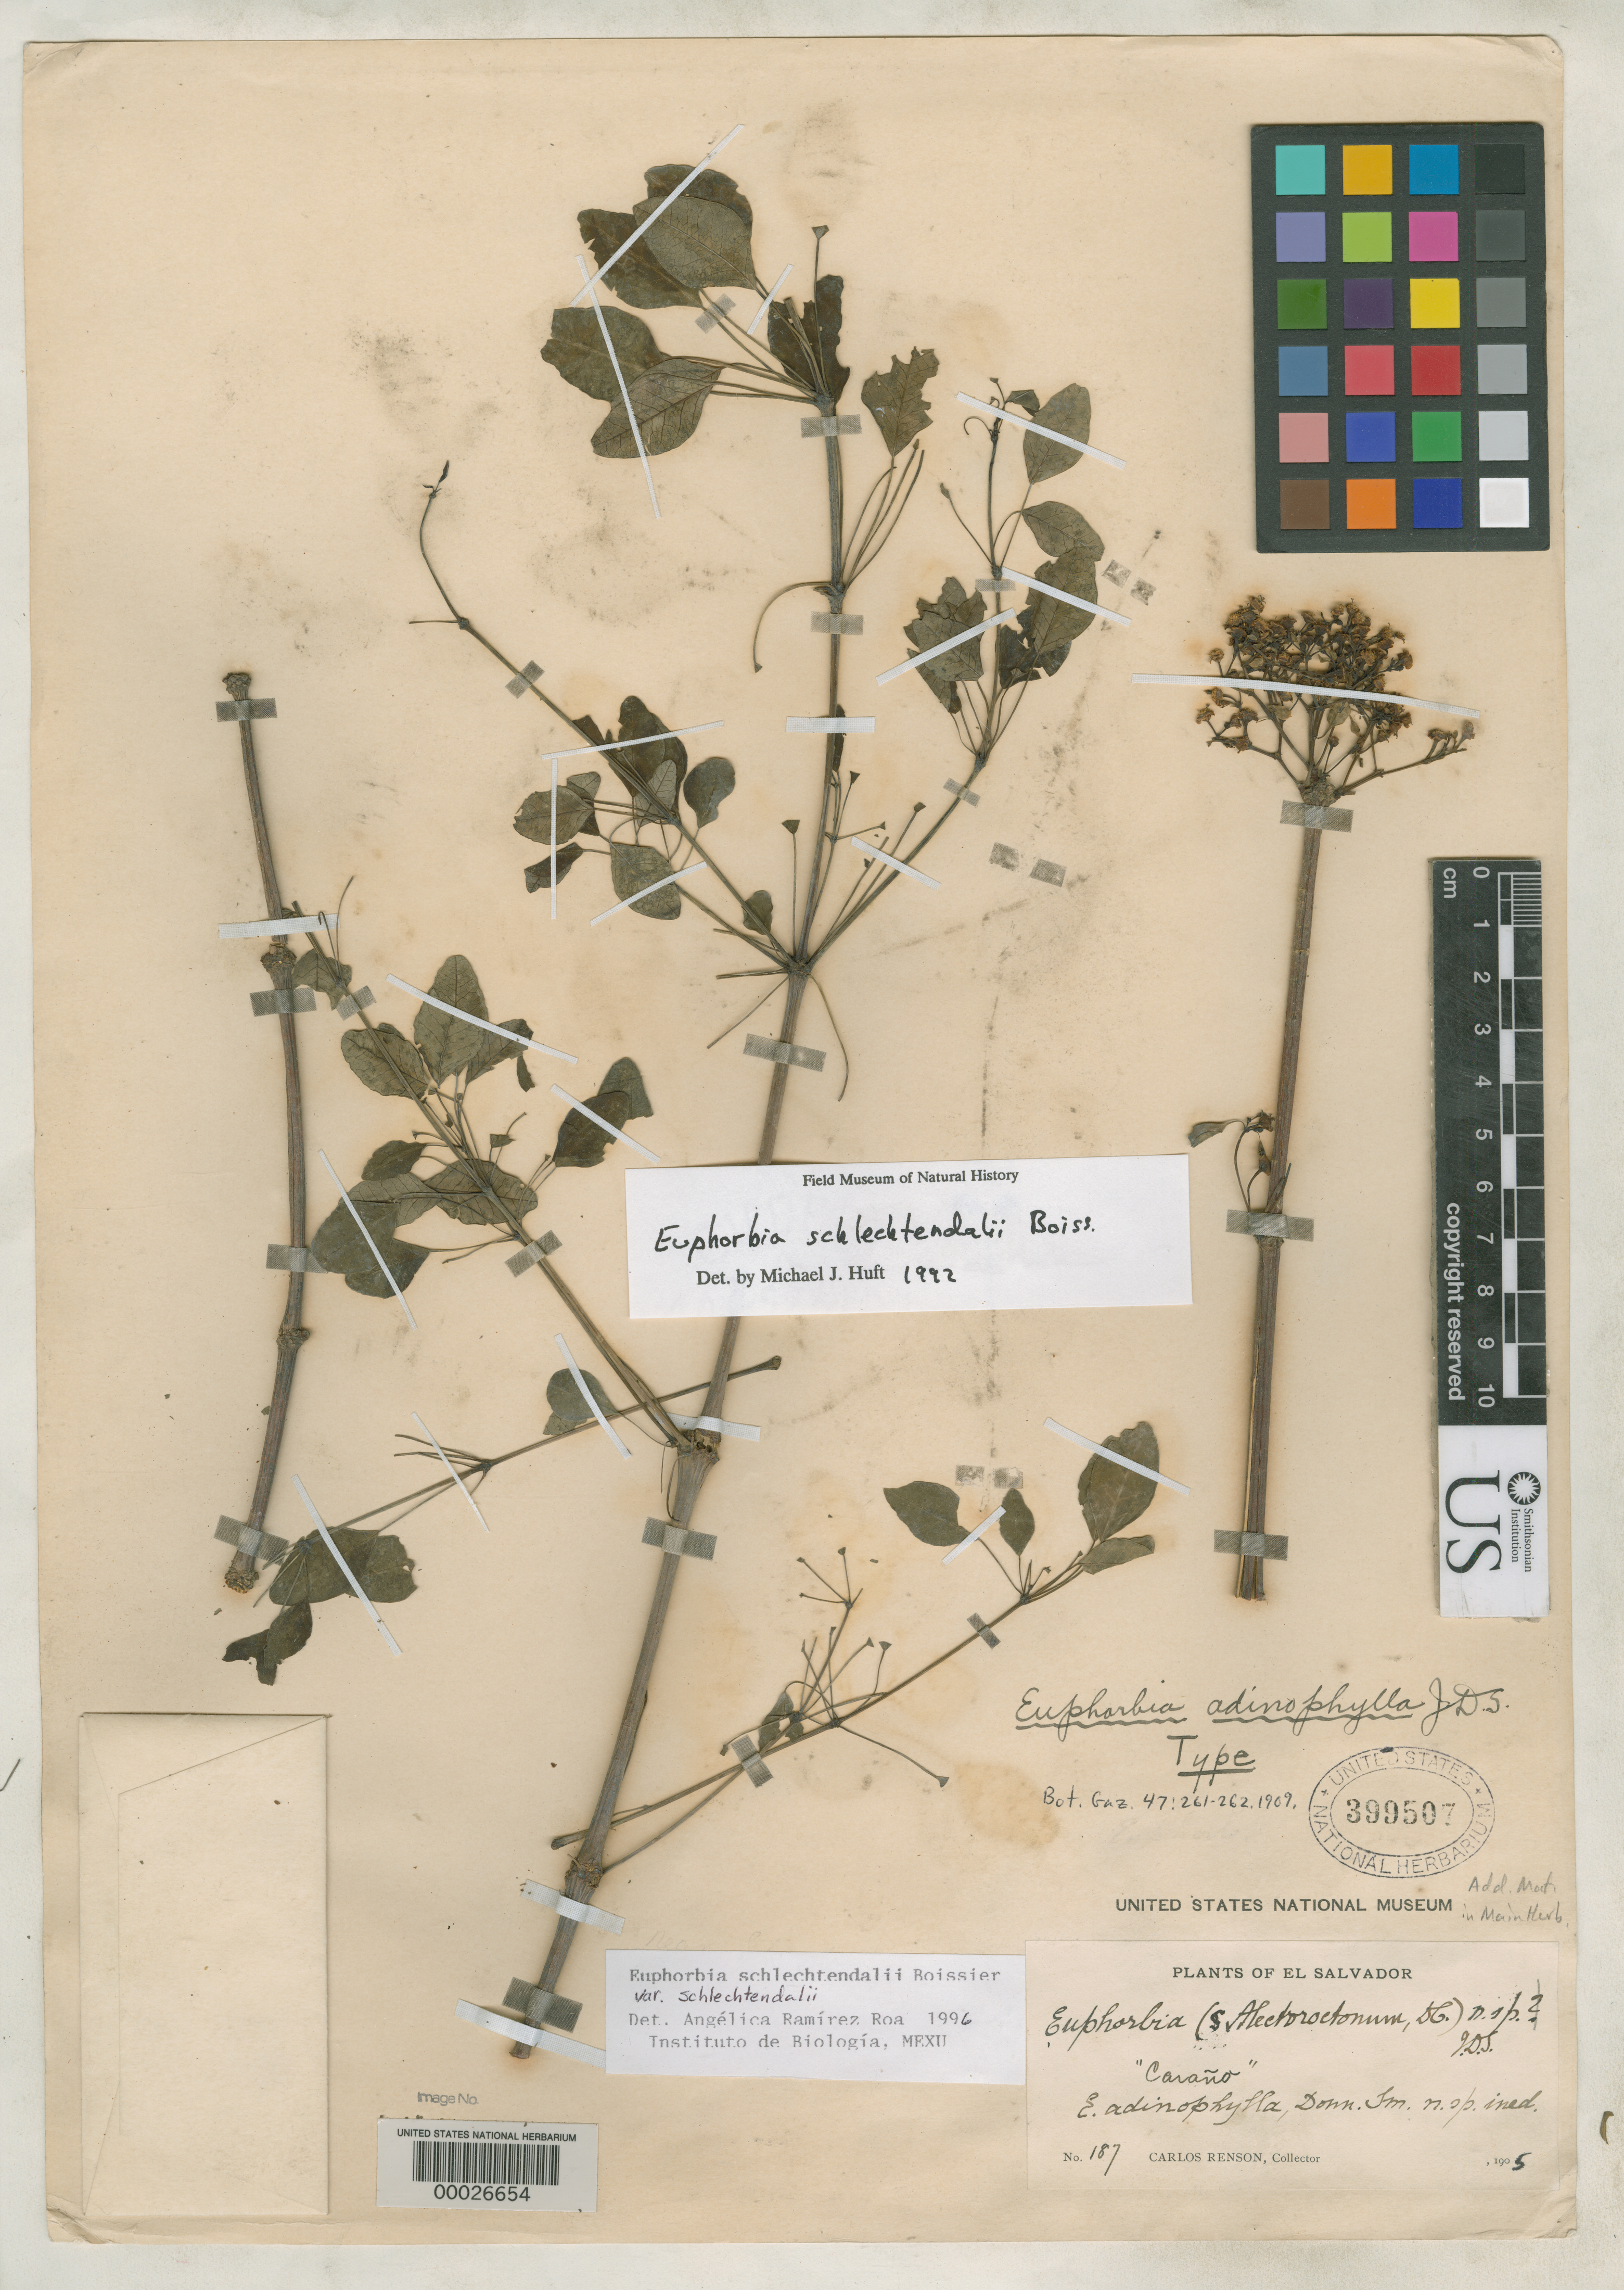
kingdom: Plantae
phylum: Tracheophyta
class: Magnoliopsida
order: Malpighiales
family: Euphorbiaceae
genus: Euphorbia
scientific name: Euphorbia adinophylla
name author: Donn. Sm.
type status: Isotype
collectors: C. Renson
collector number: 187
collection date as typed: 1905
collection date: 1905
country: El Salvador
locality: Carano.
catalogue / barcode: US 399507